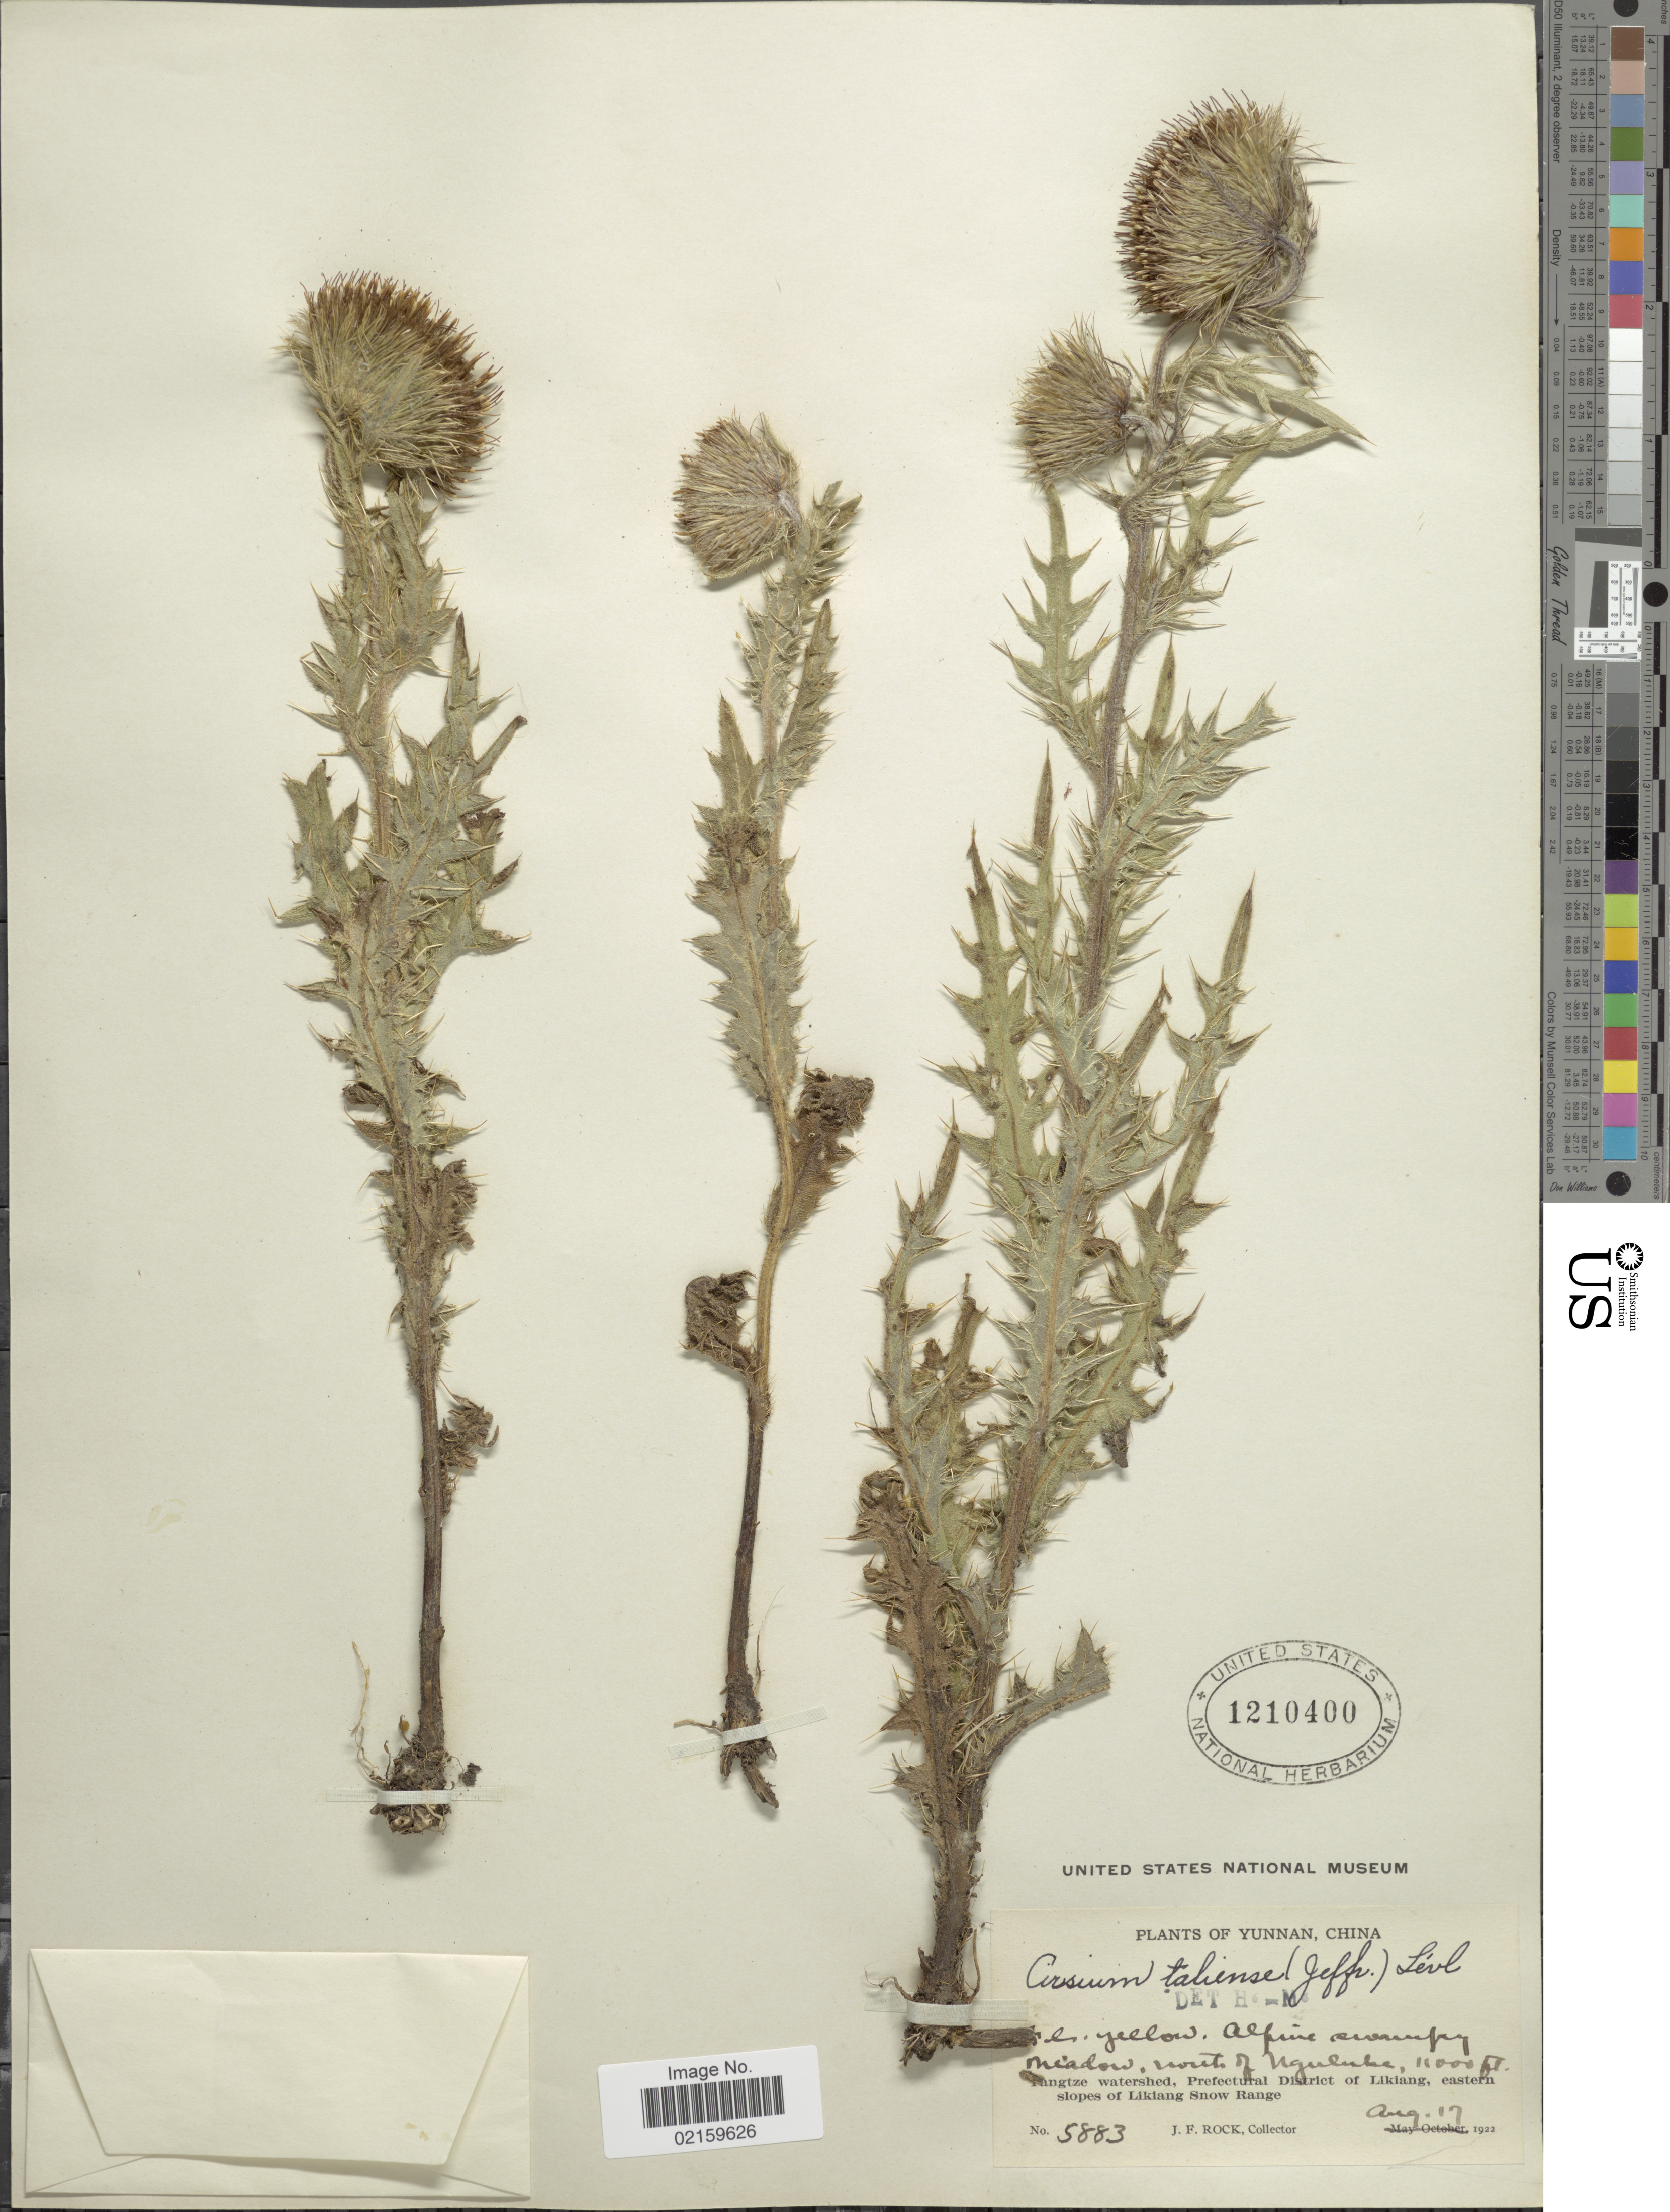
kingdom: Plantae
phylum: Tracheophyta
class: Magnoliopsida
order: Asterales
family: Asteraceae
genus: Cirsium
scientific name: Cirsium henryi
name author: (Franch.) Diels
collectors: J. Rock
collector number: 5883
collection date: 1922-08-17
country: China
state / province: Yunnan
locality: Yunnan, south of Nguluhe, Yangtze watershed, Prefectural District of Likiang, eastern slopes of Likiang Snow Range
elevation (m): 335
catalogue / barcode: US 1210400